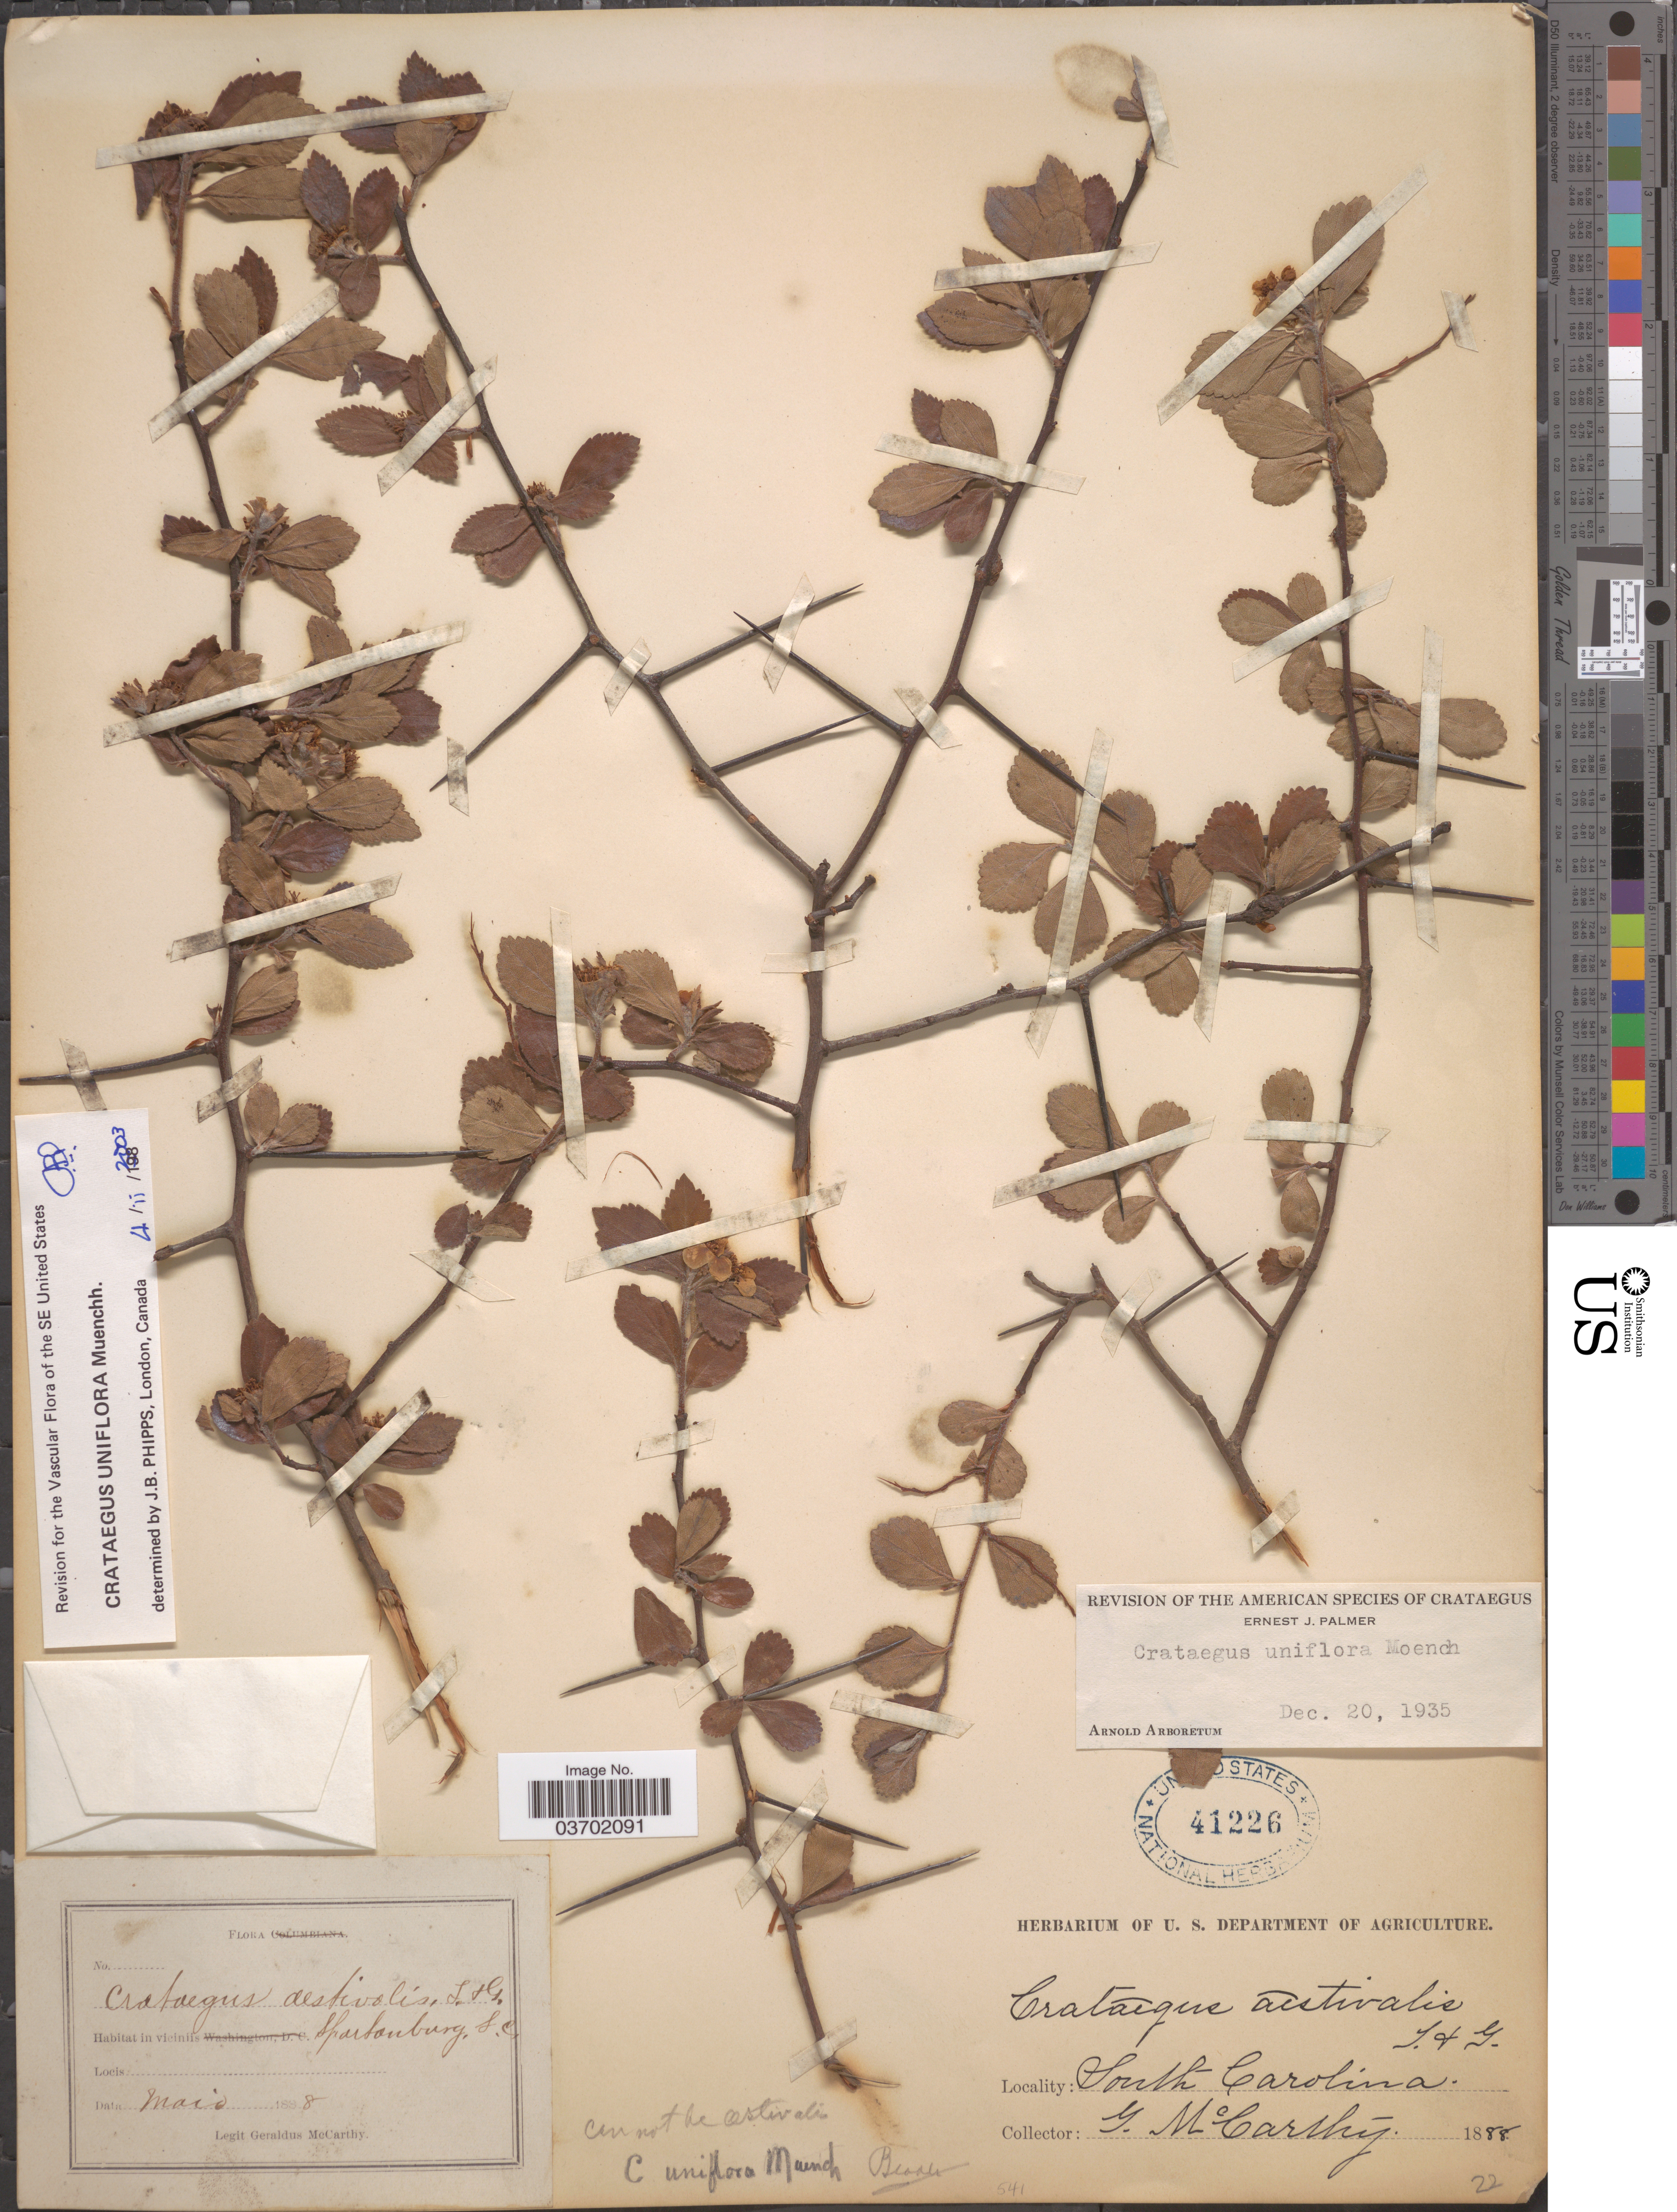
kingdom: Plantae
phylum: Tracheophyta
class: Magnoliopsida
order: Rosales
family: Rosaceae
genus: Crataegus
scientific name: Crataegus uniflora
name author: Münchh.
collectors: G. M. McCarthy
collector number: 22?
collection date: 1888-05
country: United States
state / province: South Carolina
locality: Spartanburg.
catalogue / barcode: US 41226